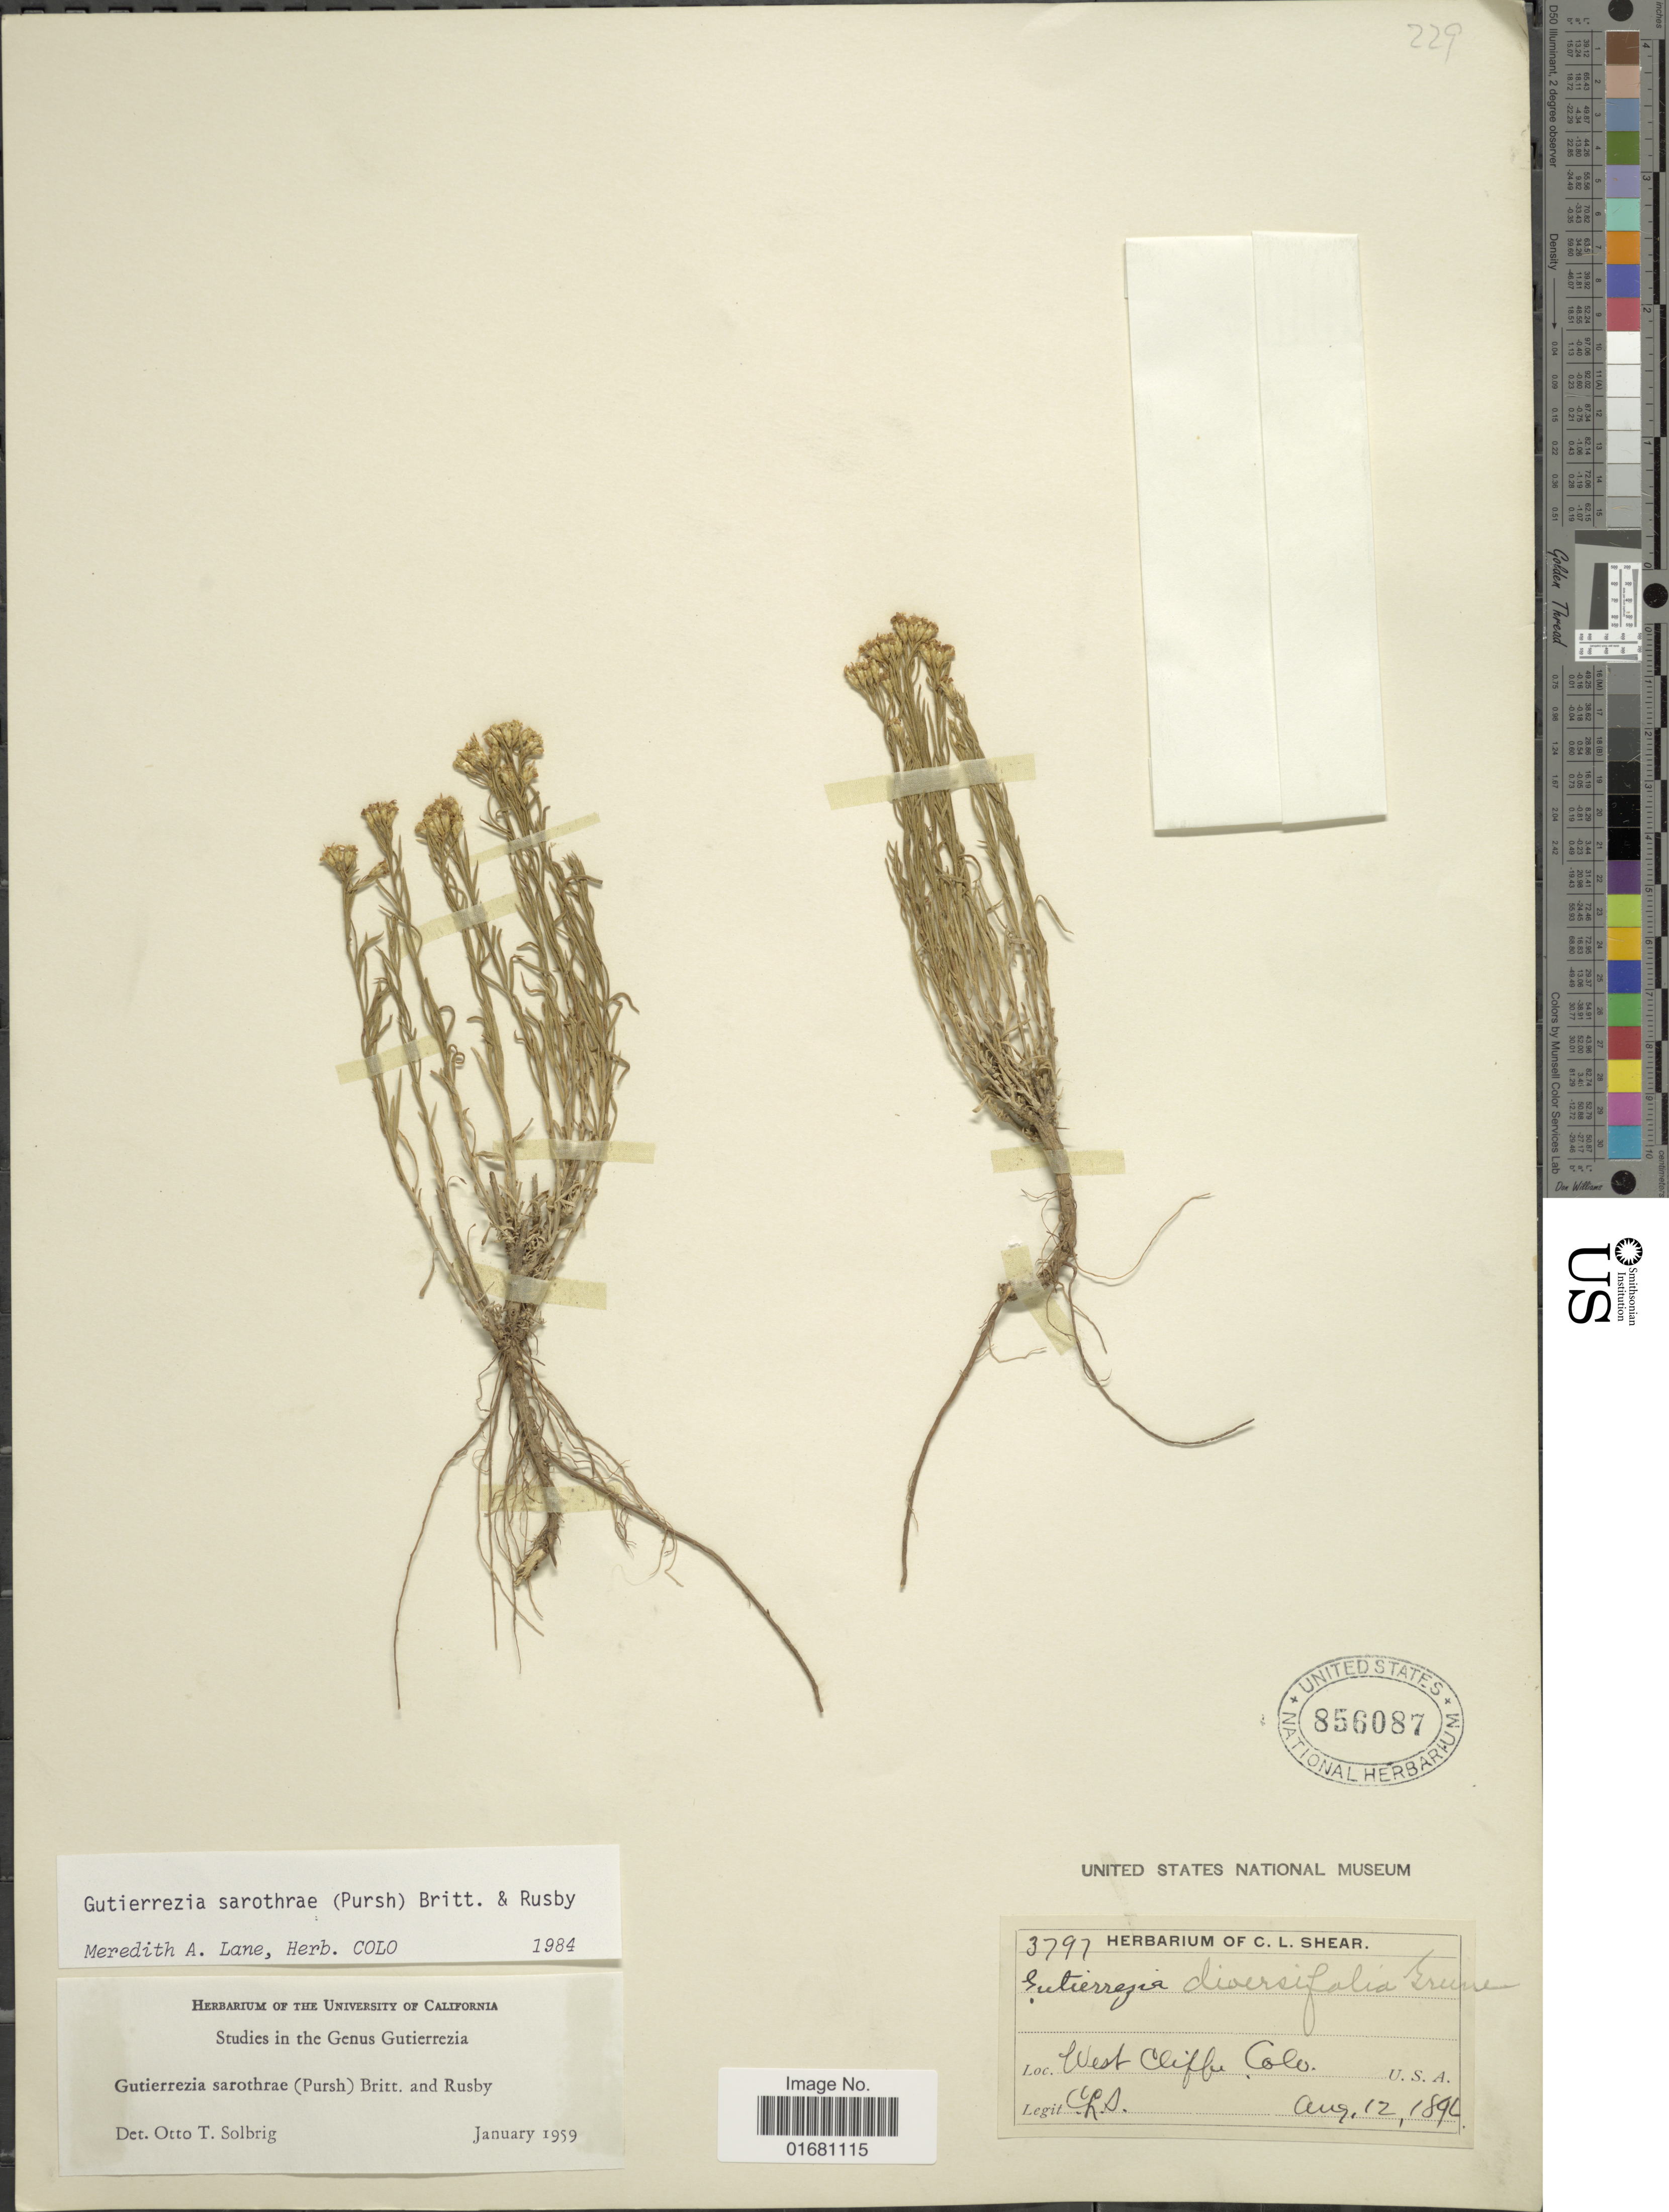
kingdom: Plantae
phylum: Tracheophyta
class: Magnoliopsida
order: Asterales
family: Asteraceae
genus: Gutierrezia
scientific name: Gutierrezia sarothrae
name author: (Pursh) Britton & Rusby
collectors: C. L. Shear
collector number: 3797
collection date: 1890-08-12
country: United States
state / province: Colorado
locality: West Cliff, Colo.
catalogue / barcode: US 856087